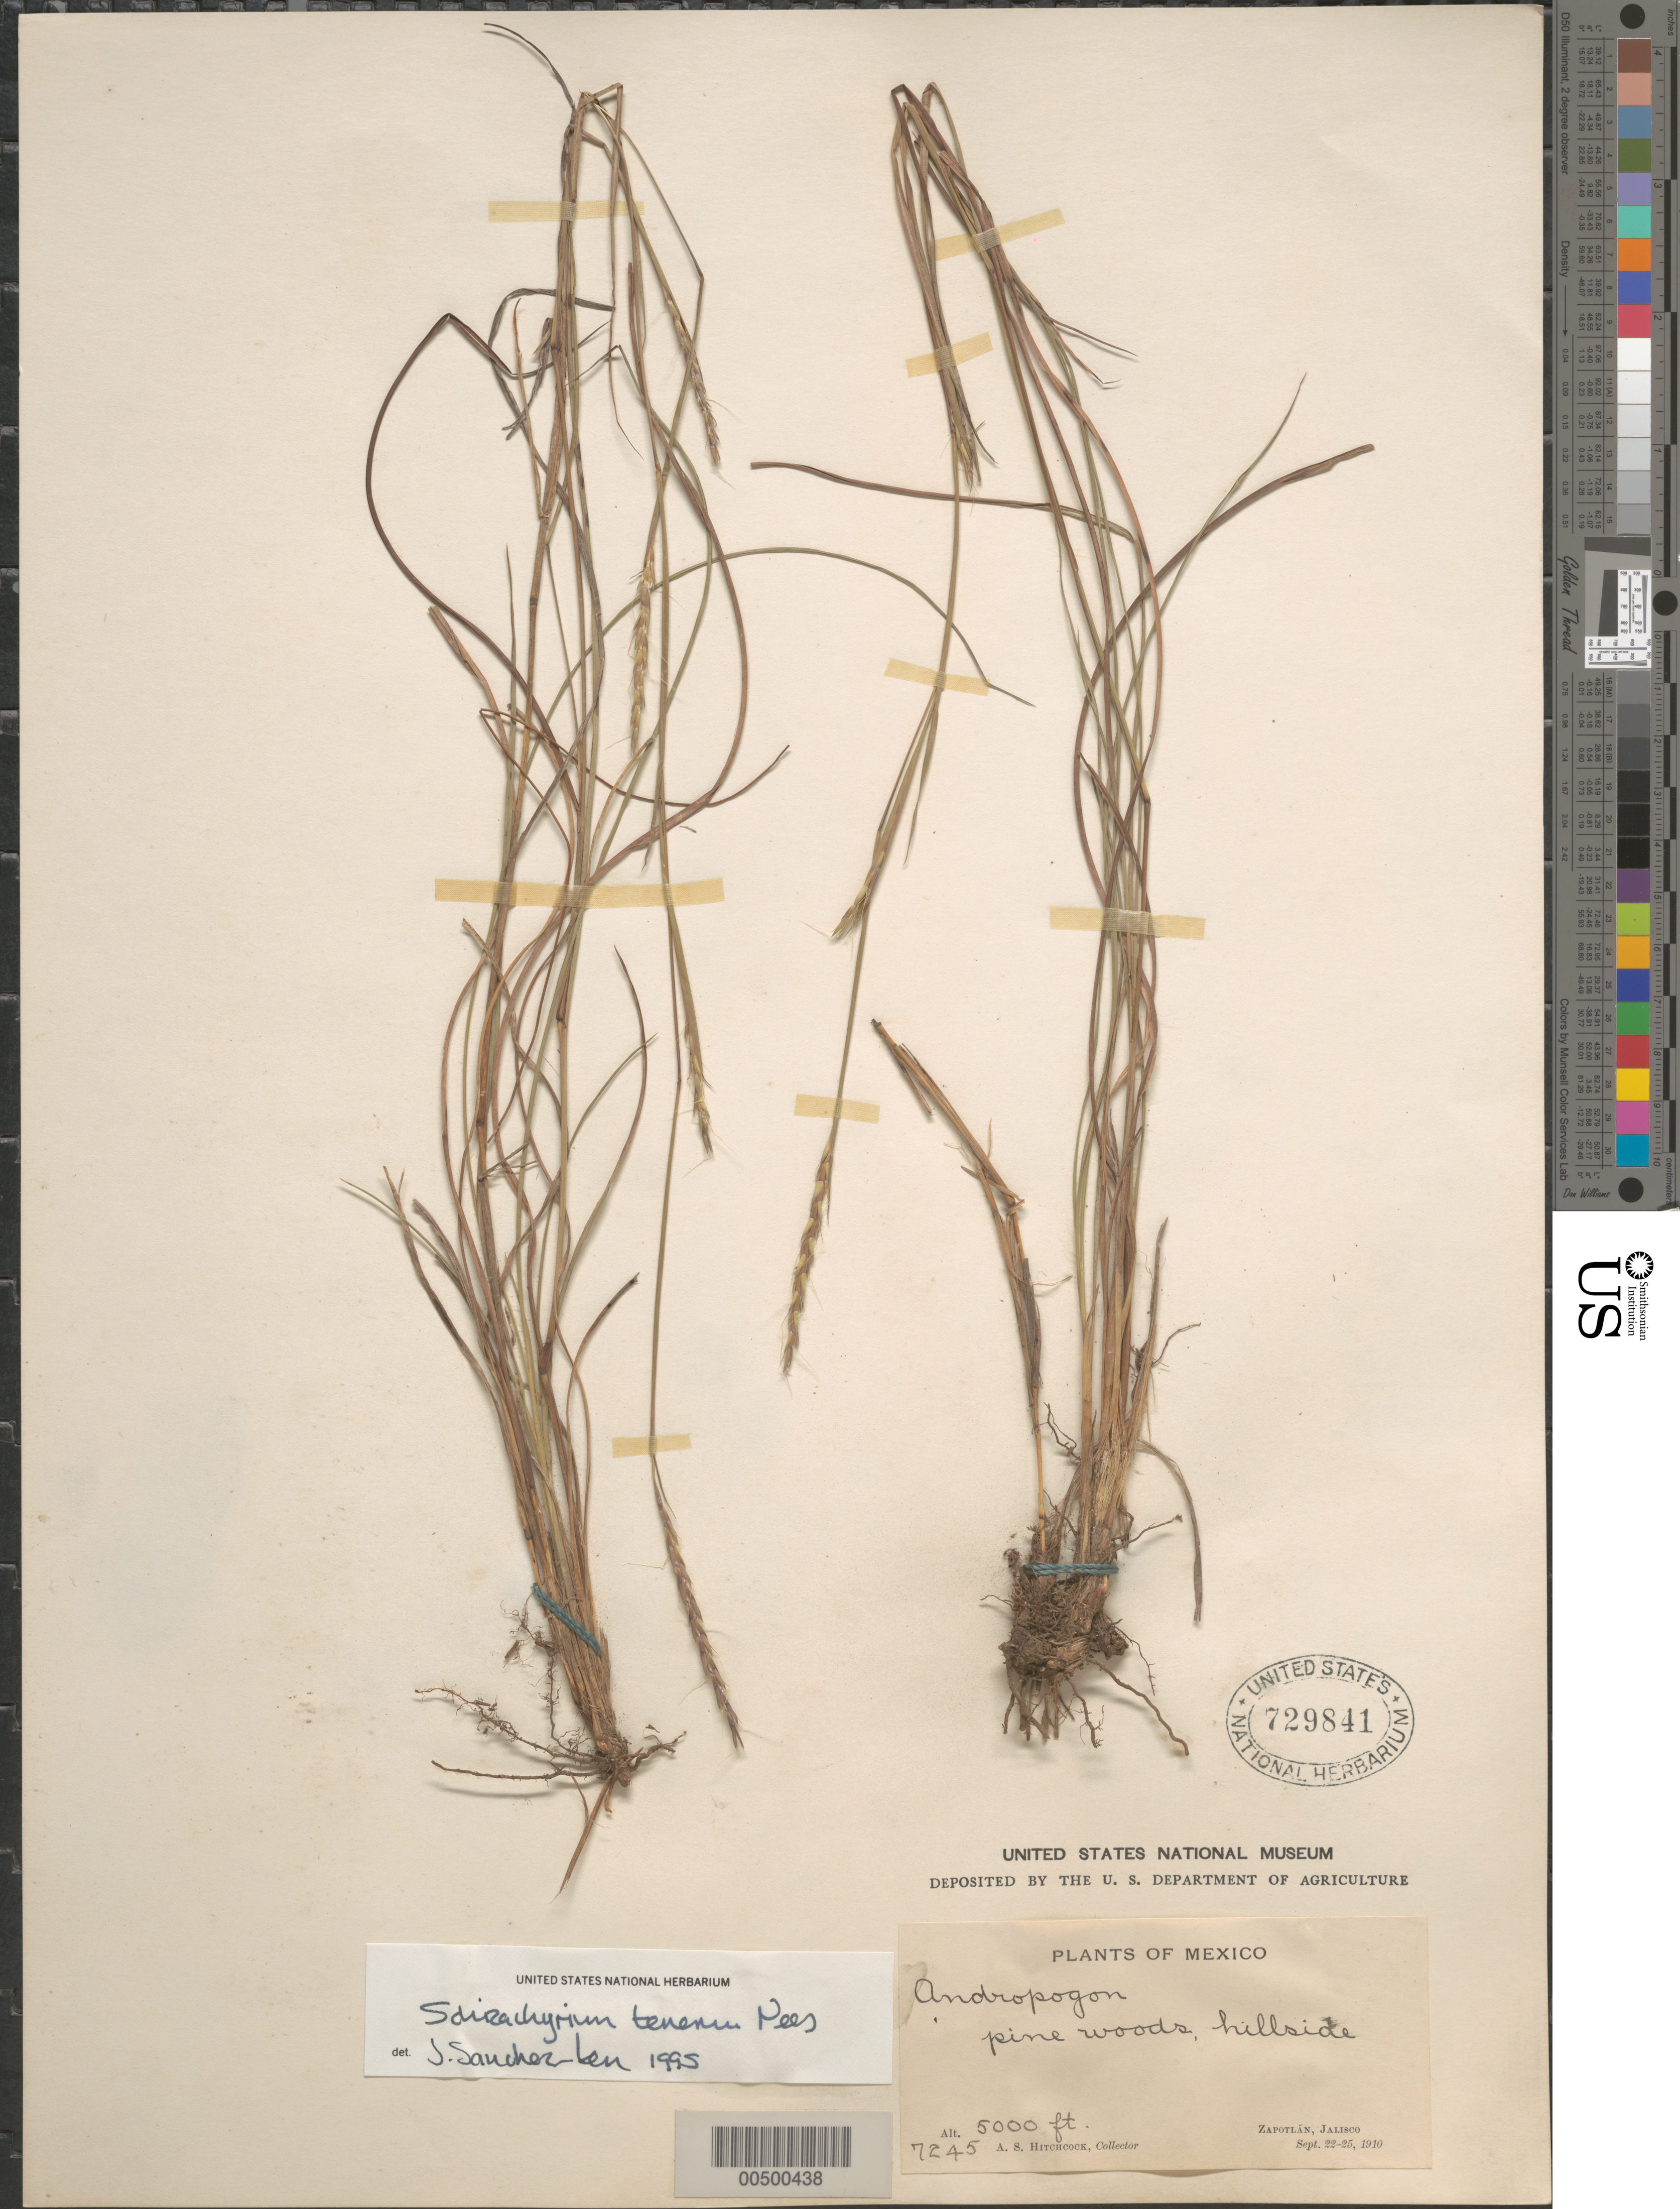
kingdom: Plantae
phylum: Tracheophyta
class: Liliopsida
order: Poales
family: Poaceae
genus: Schizachyrium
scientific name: Schizachyrium tenerum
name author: Nees in Mart.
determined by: Sánchez-Ken, J. G.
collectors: A. S. Hitchcock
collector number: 7245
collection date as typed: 22 Sep 1910 to 25 Sep 1910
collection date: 1910-09-22/1910-09-25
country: Mexico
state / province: Jalisco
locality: Zapotlán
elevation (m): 1524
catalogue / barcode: US 729841